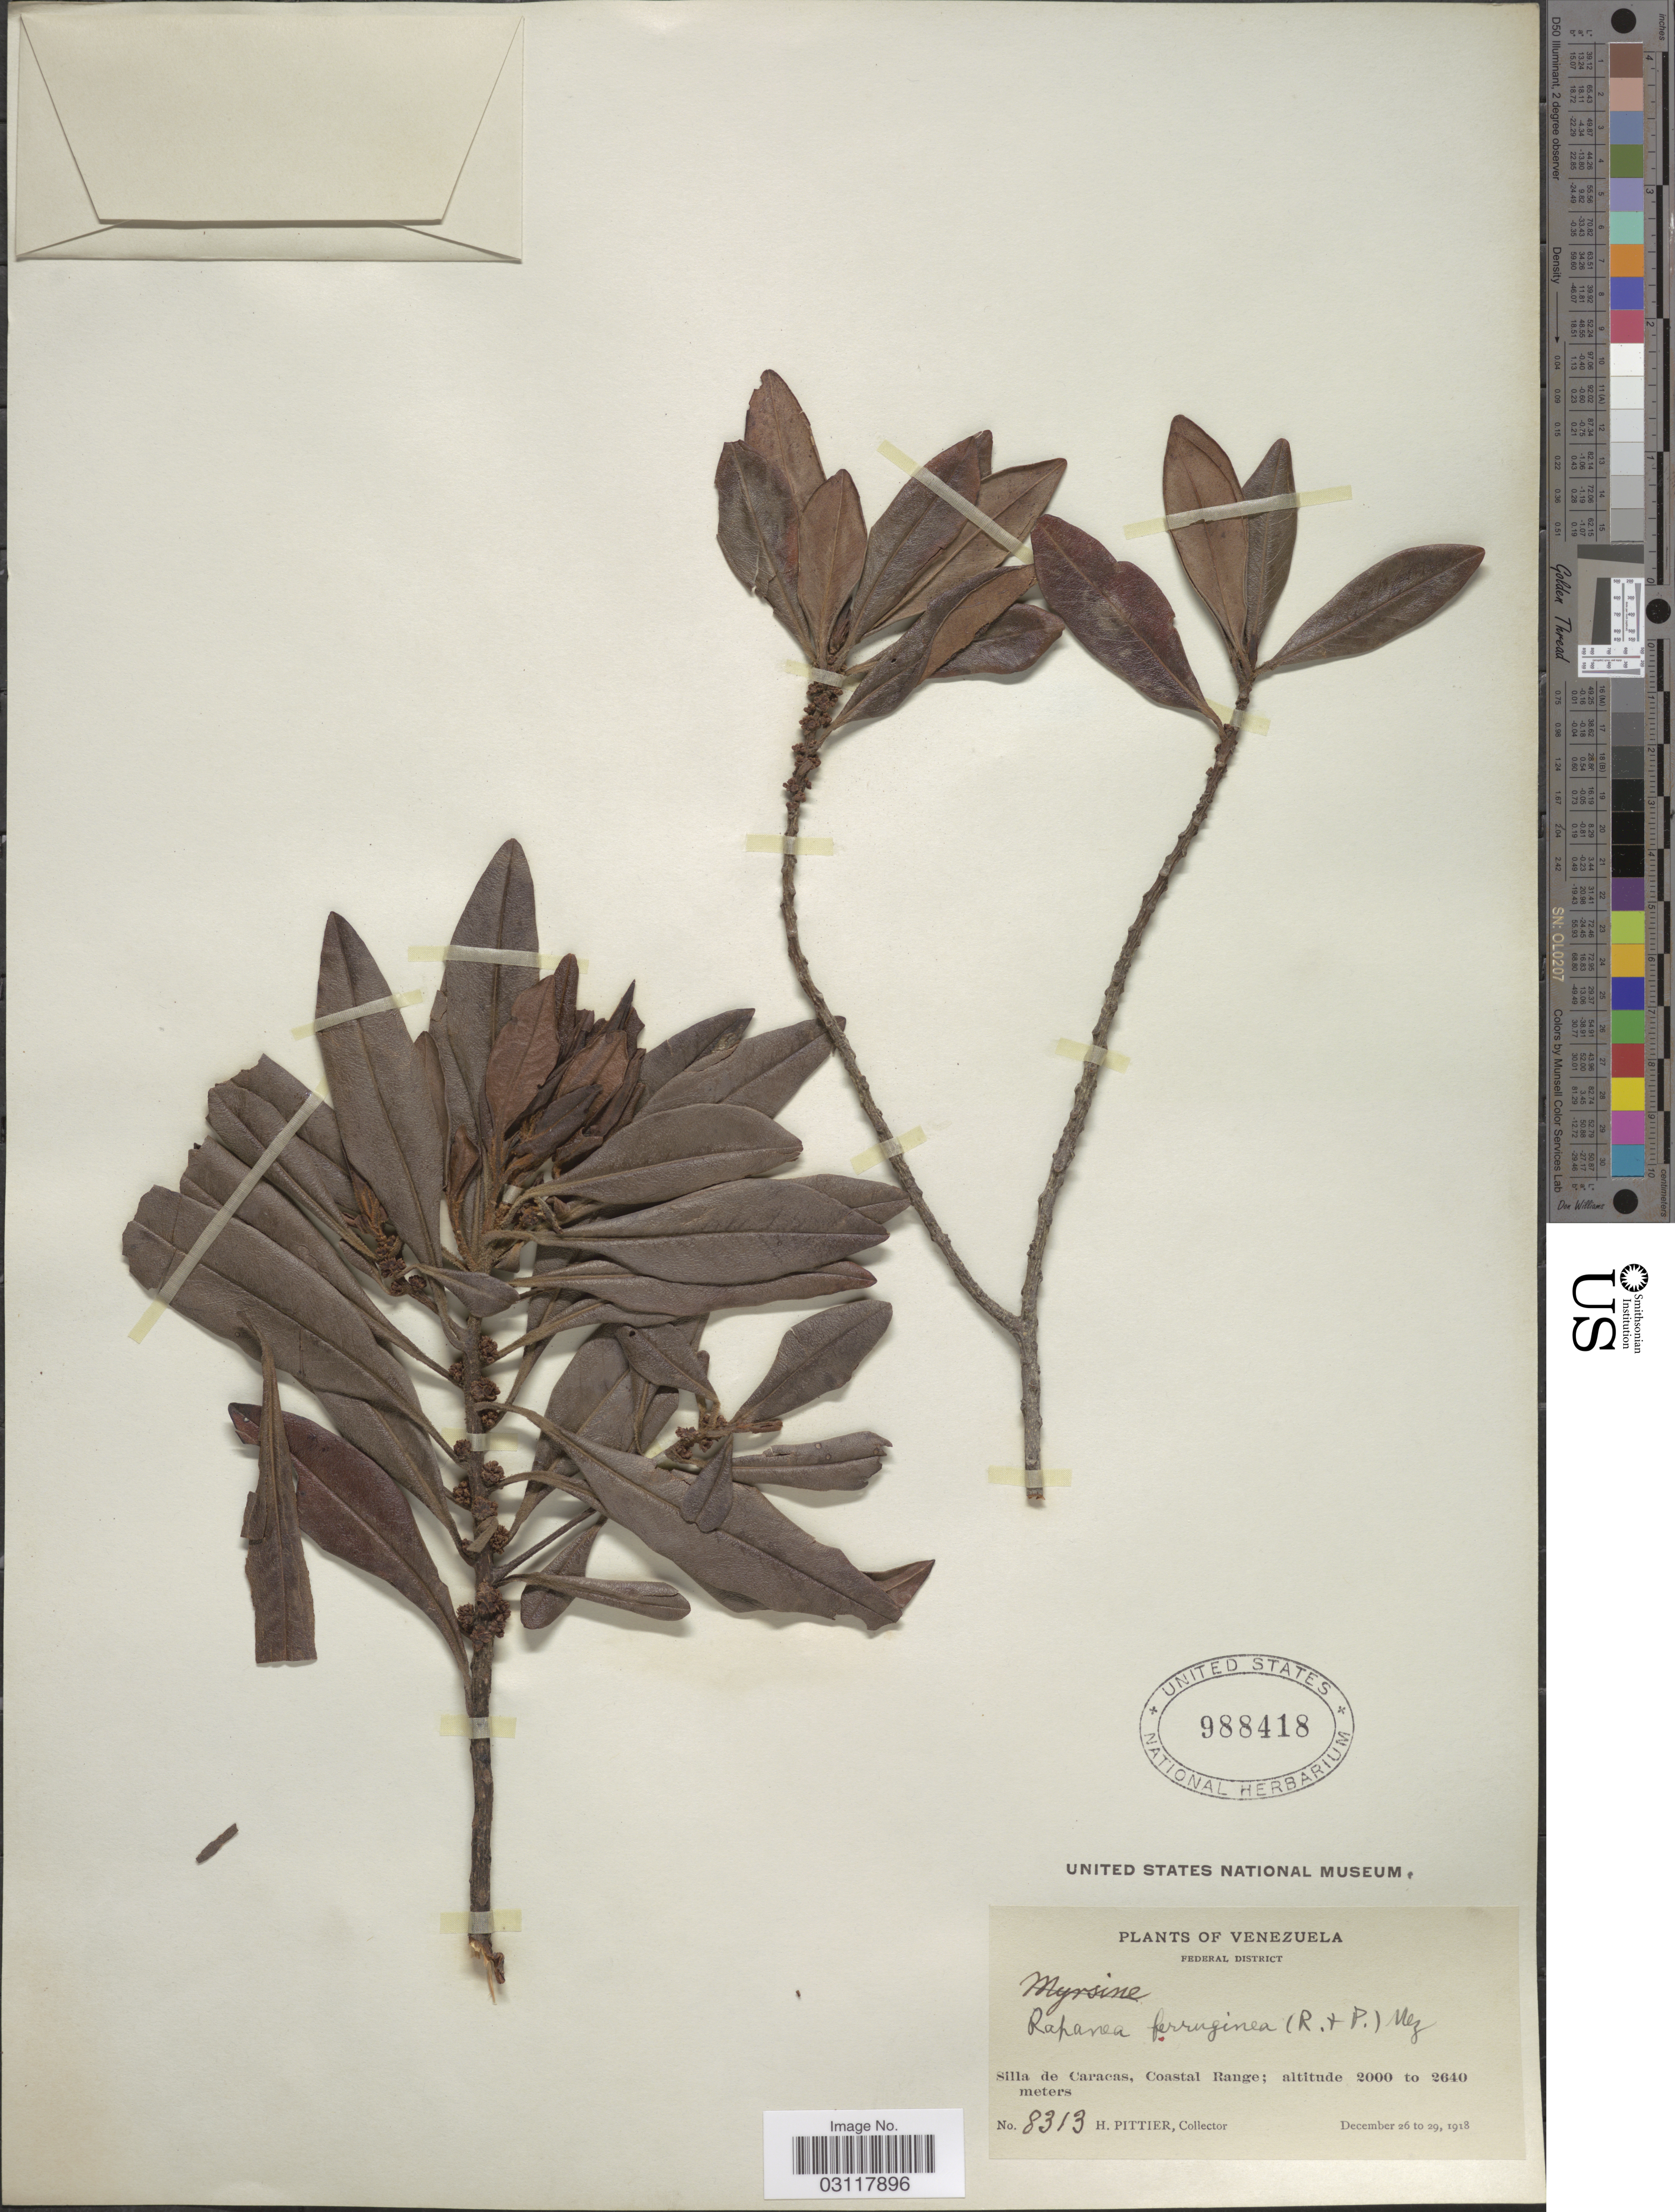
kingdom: Plantae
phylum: Tracheophyta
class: Magnoliopsida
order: Ericales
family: Primulaceae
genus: Rapanea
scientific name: Rapanea ferruginea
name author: (Ruiz & Pav.) Mez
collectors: H. F. Pittier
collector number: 8313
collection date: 1918-12-26/1918-12-29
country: Venezuela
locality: Silla de Caracas, Coastal Range. Federal District.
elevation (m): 2000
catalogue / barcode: US 988418